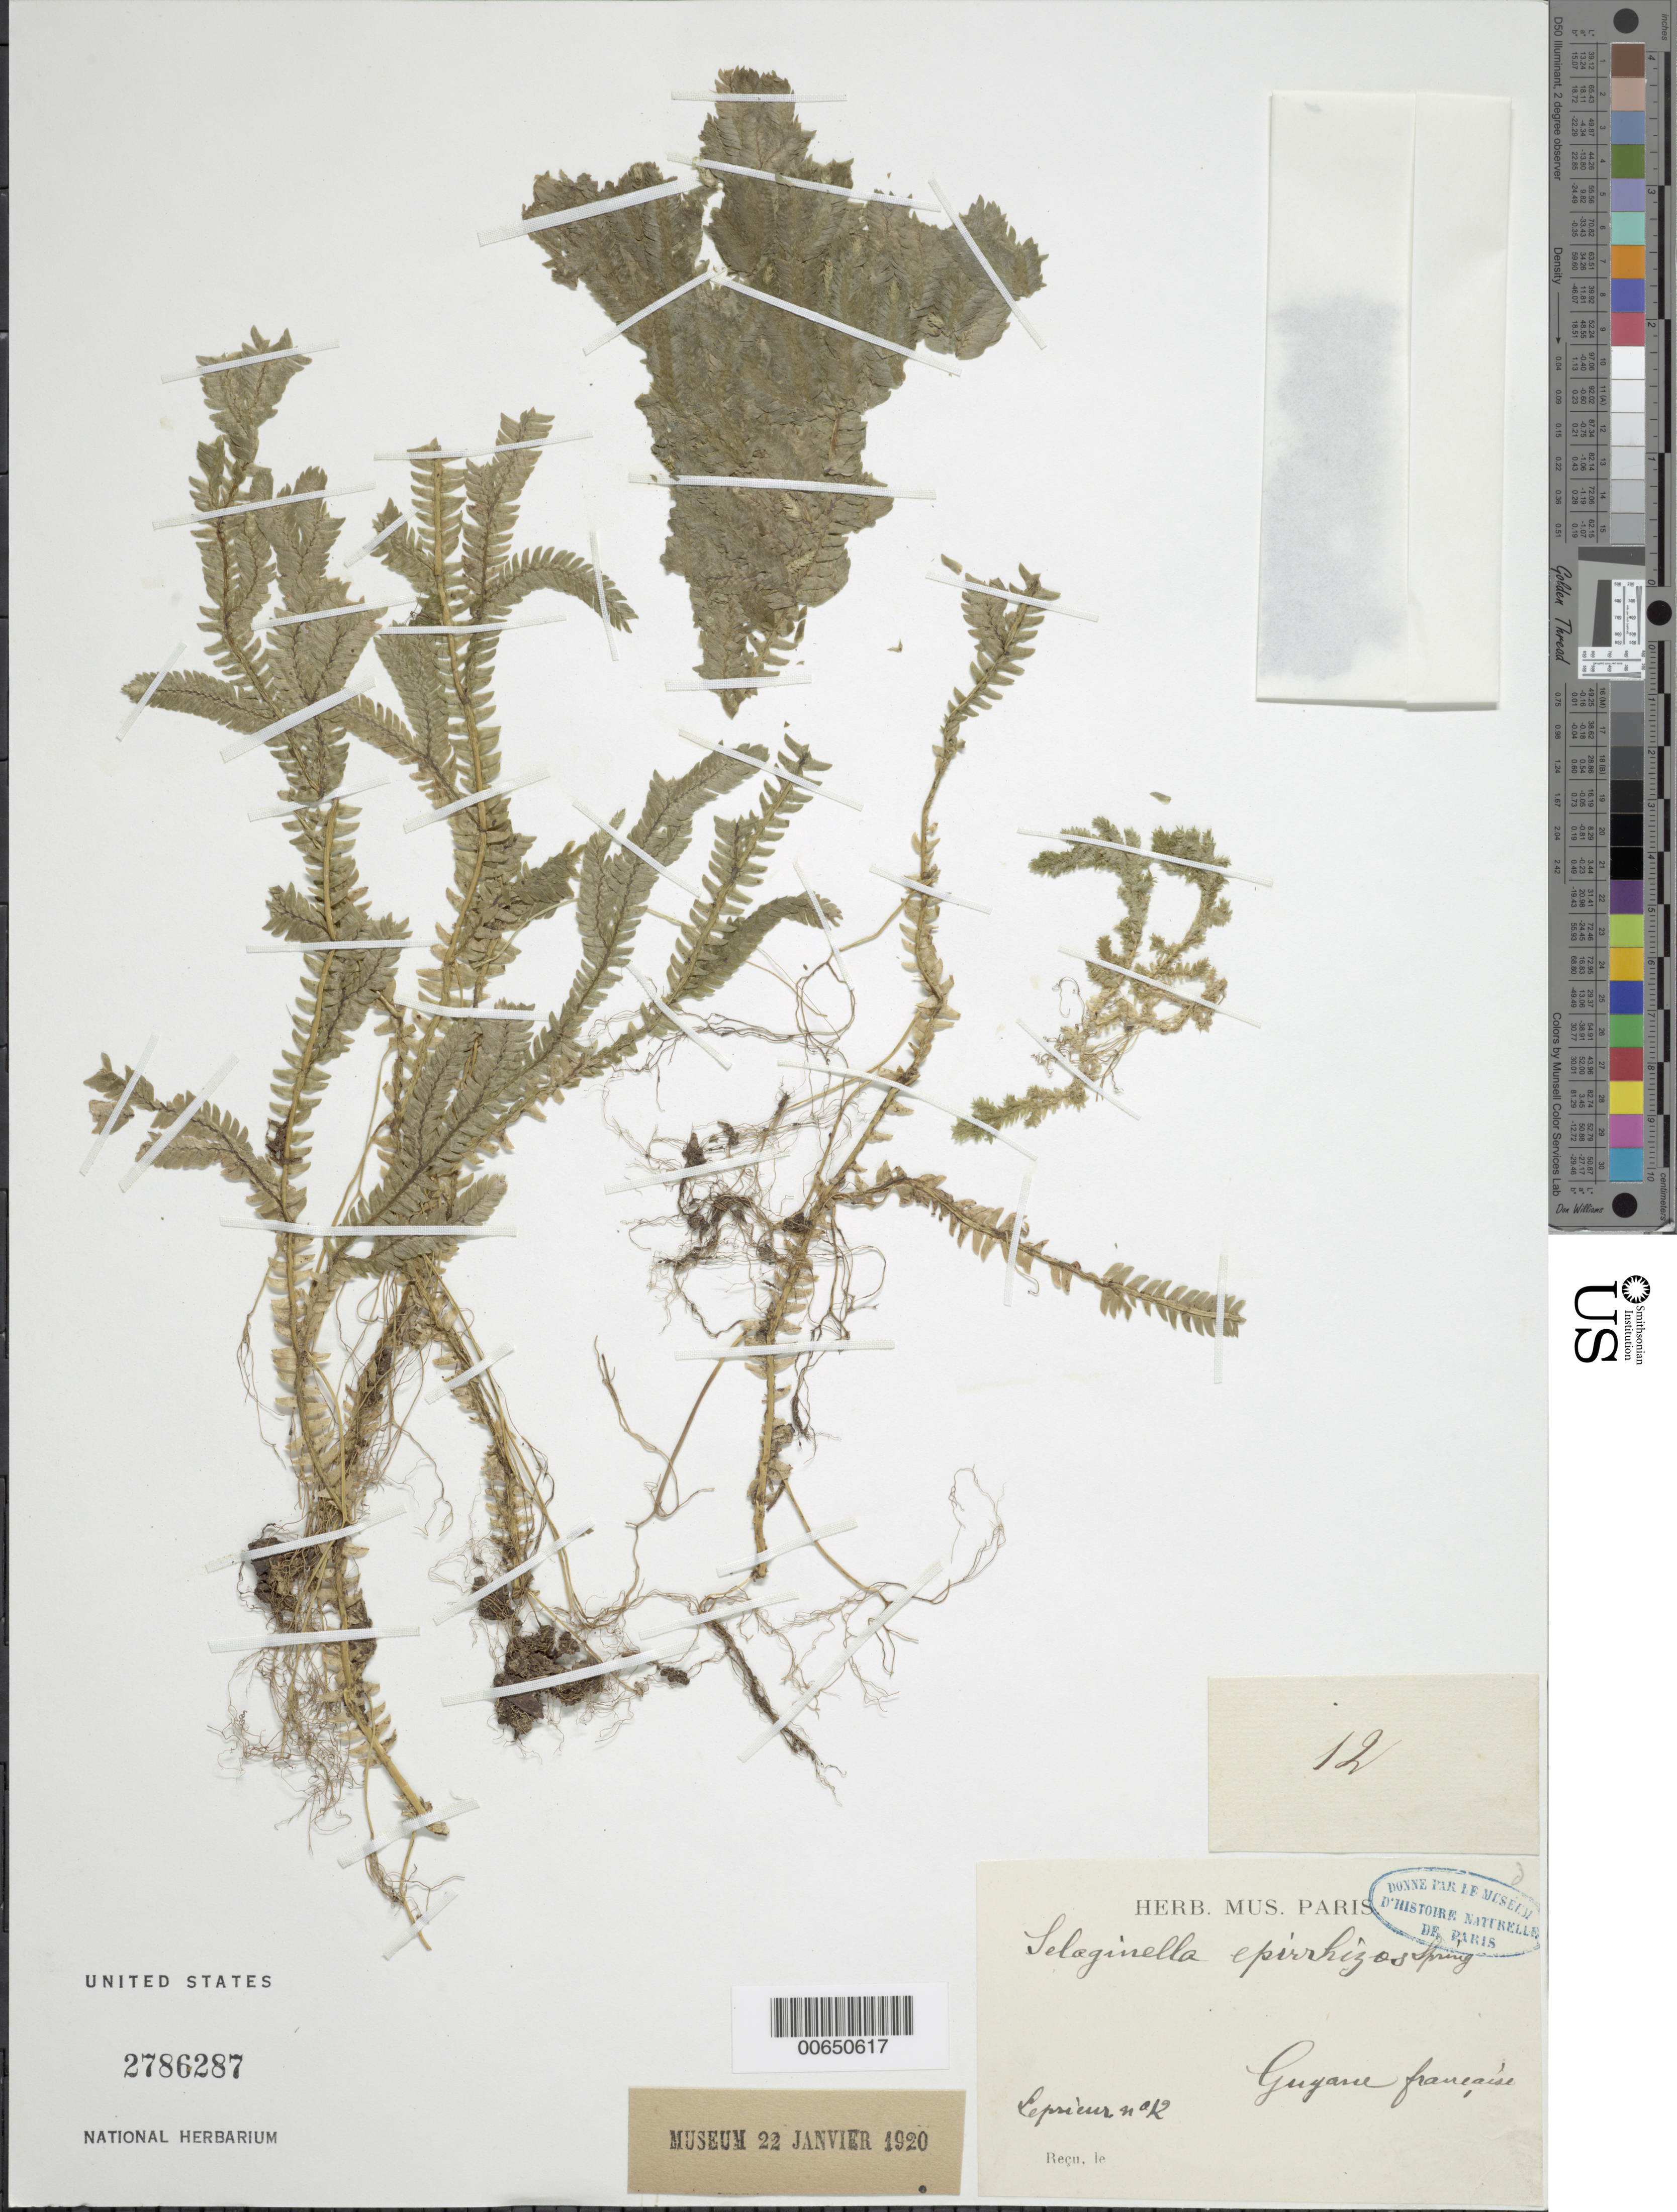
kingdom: Plantae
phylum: Tracheophyta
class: Lycopodiopsida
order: Selaginellales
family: Selaginellaceae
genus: Selaginella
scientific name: Selaginella epirrhizos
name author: Spring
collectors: F. M. R. Leprieur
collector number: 12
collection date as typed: s.d.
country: French Guiana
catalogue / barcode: US 2786287